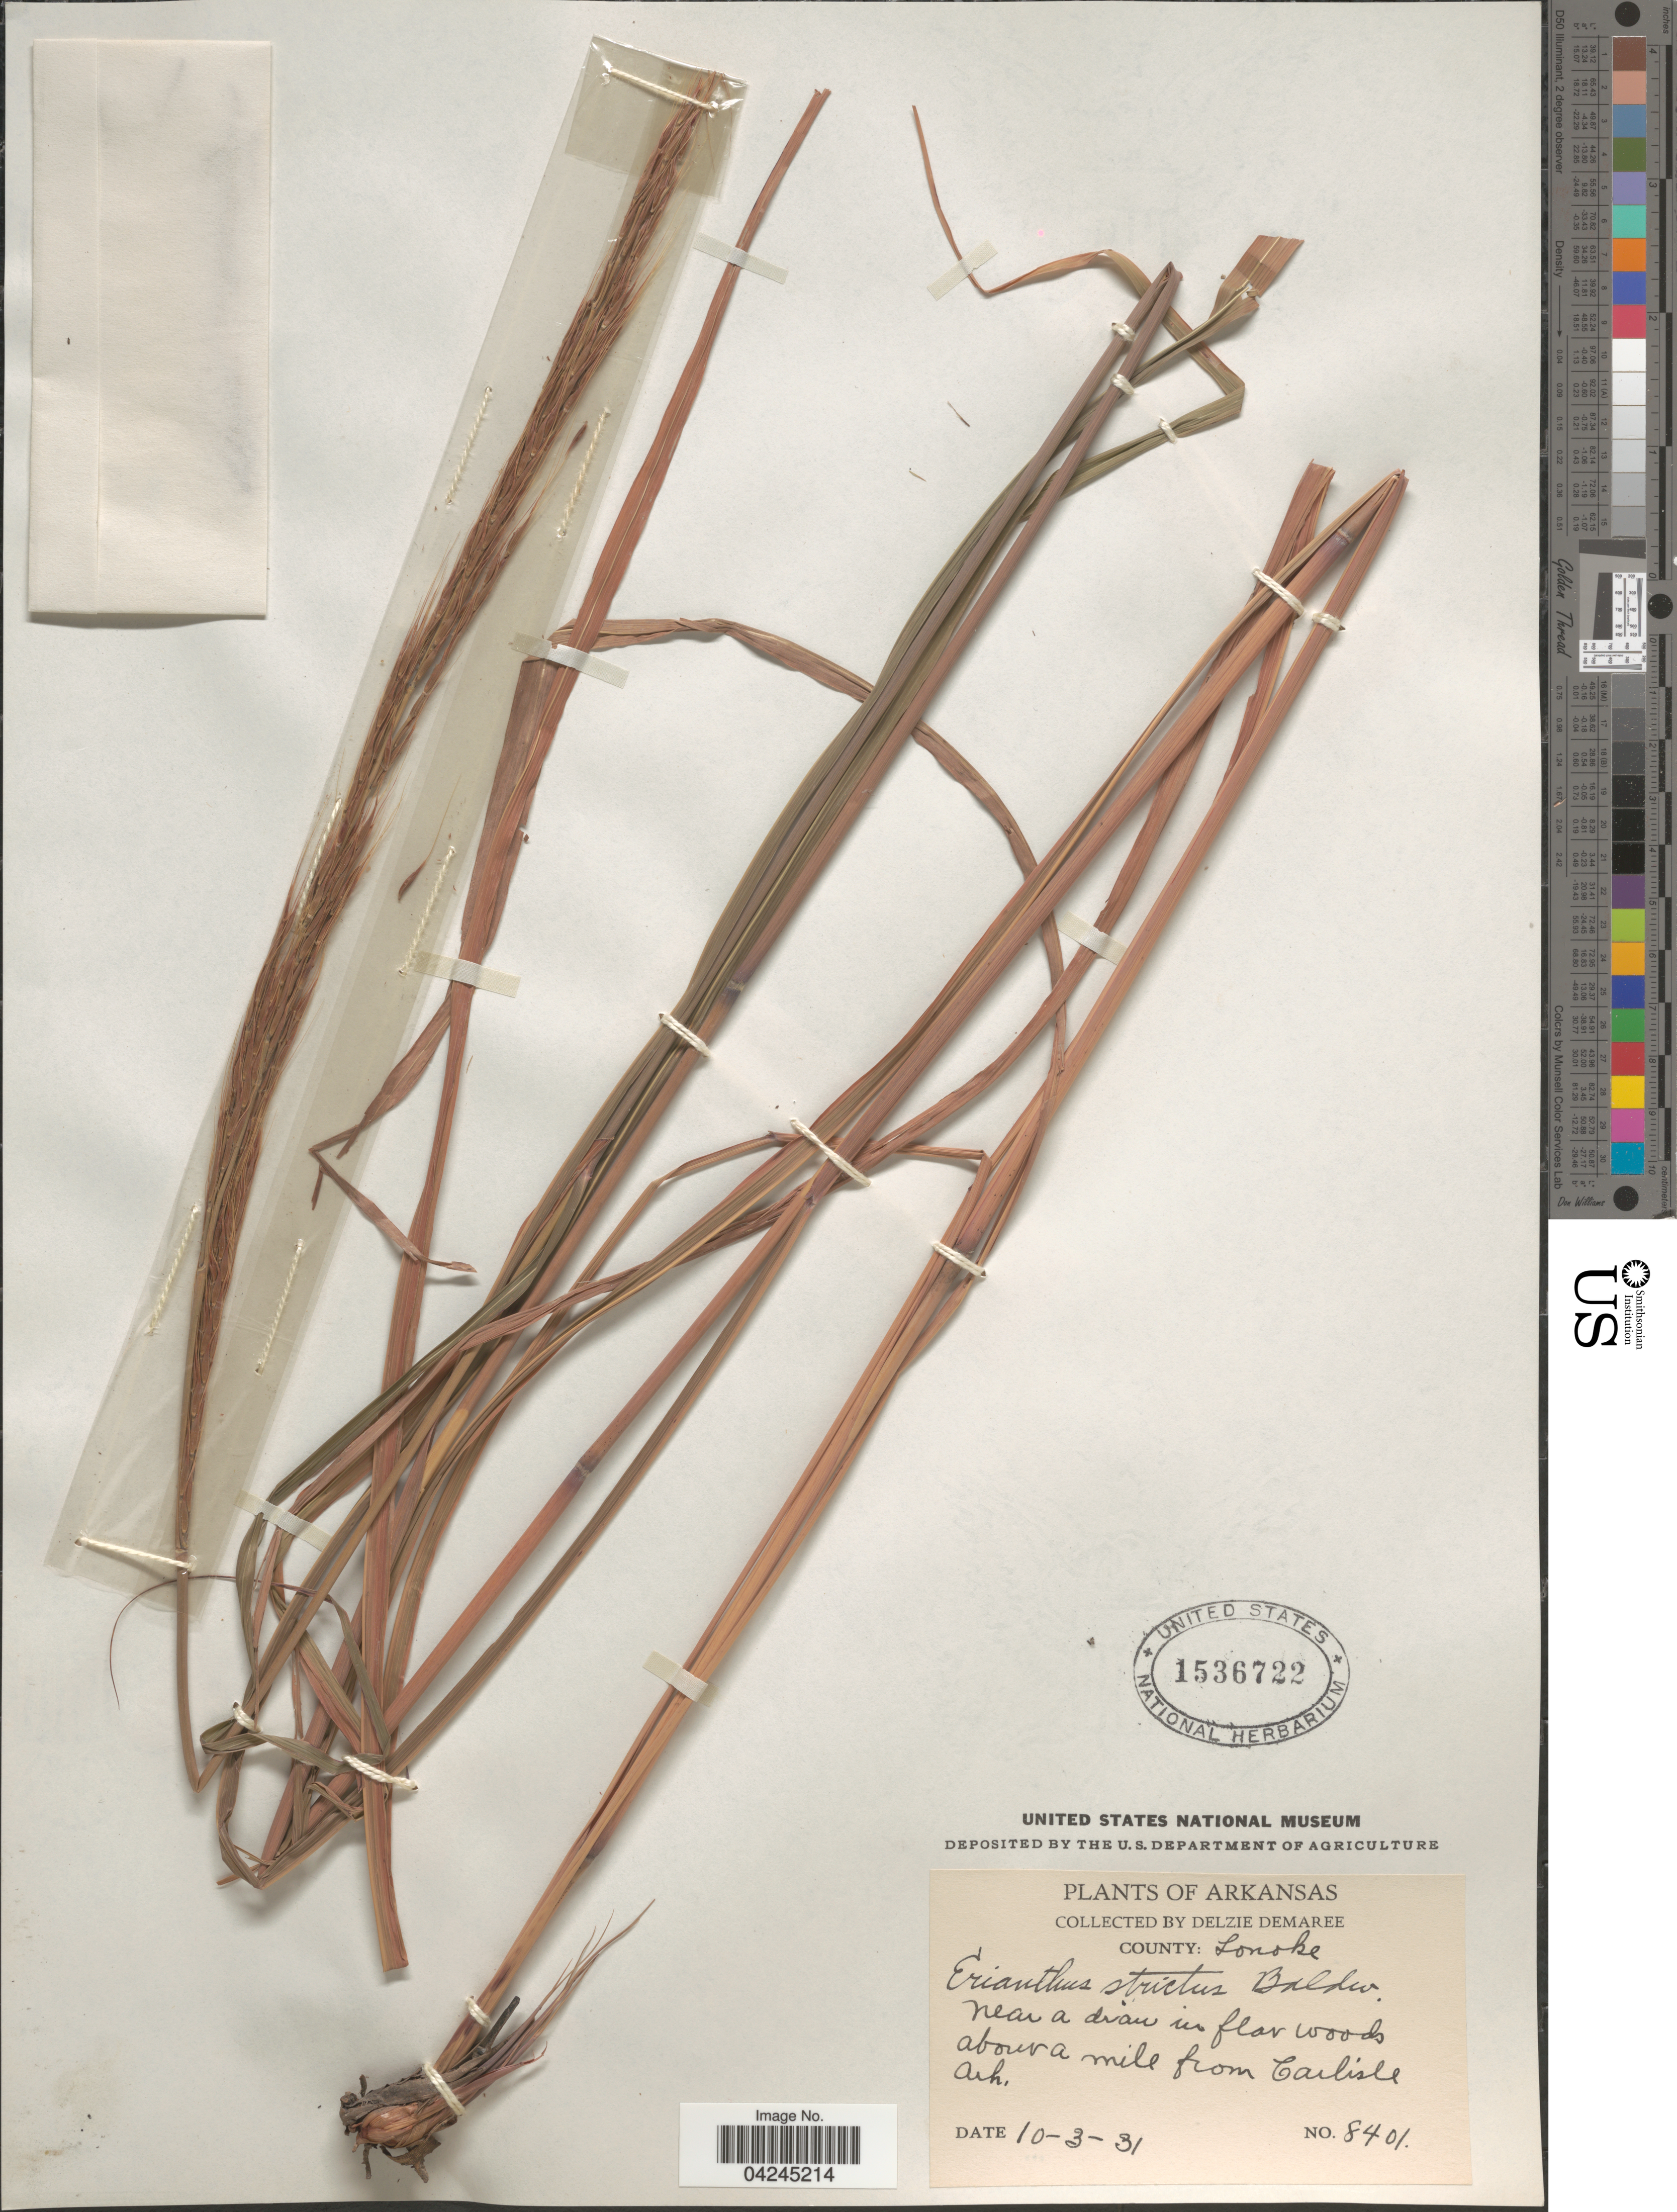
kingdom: Plantae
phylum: Tracheophyta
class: Liliopsida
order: Poales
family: Poaceae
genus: Erianthus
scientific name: Erianthus strictus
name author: Baldwin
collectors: D. Demaree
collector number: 8401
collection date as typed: Transcribed d/m/y: 3/10/31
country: United States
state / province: Arkansas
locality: County: Lonoke. Above a mile from Carlisle Ash.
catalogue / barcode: US 1536722